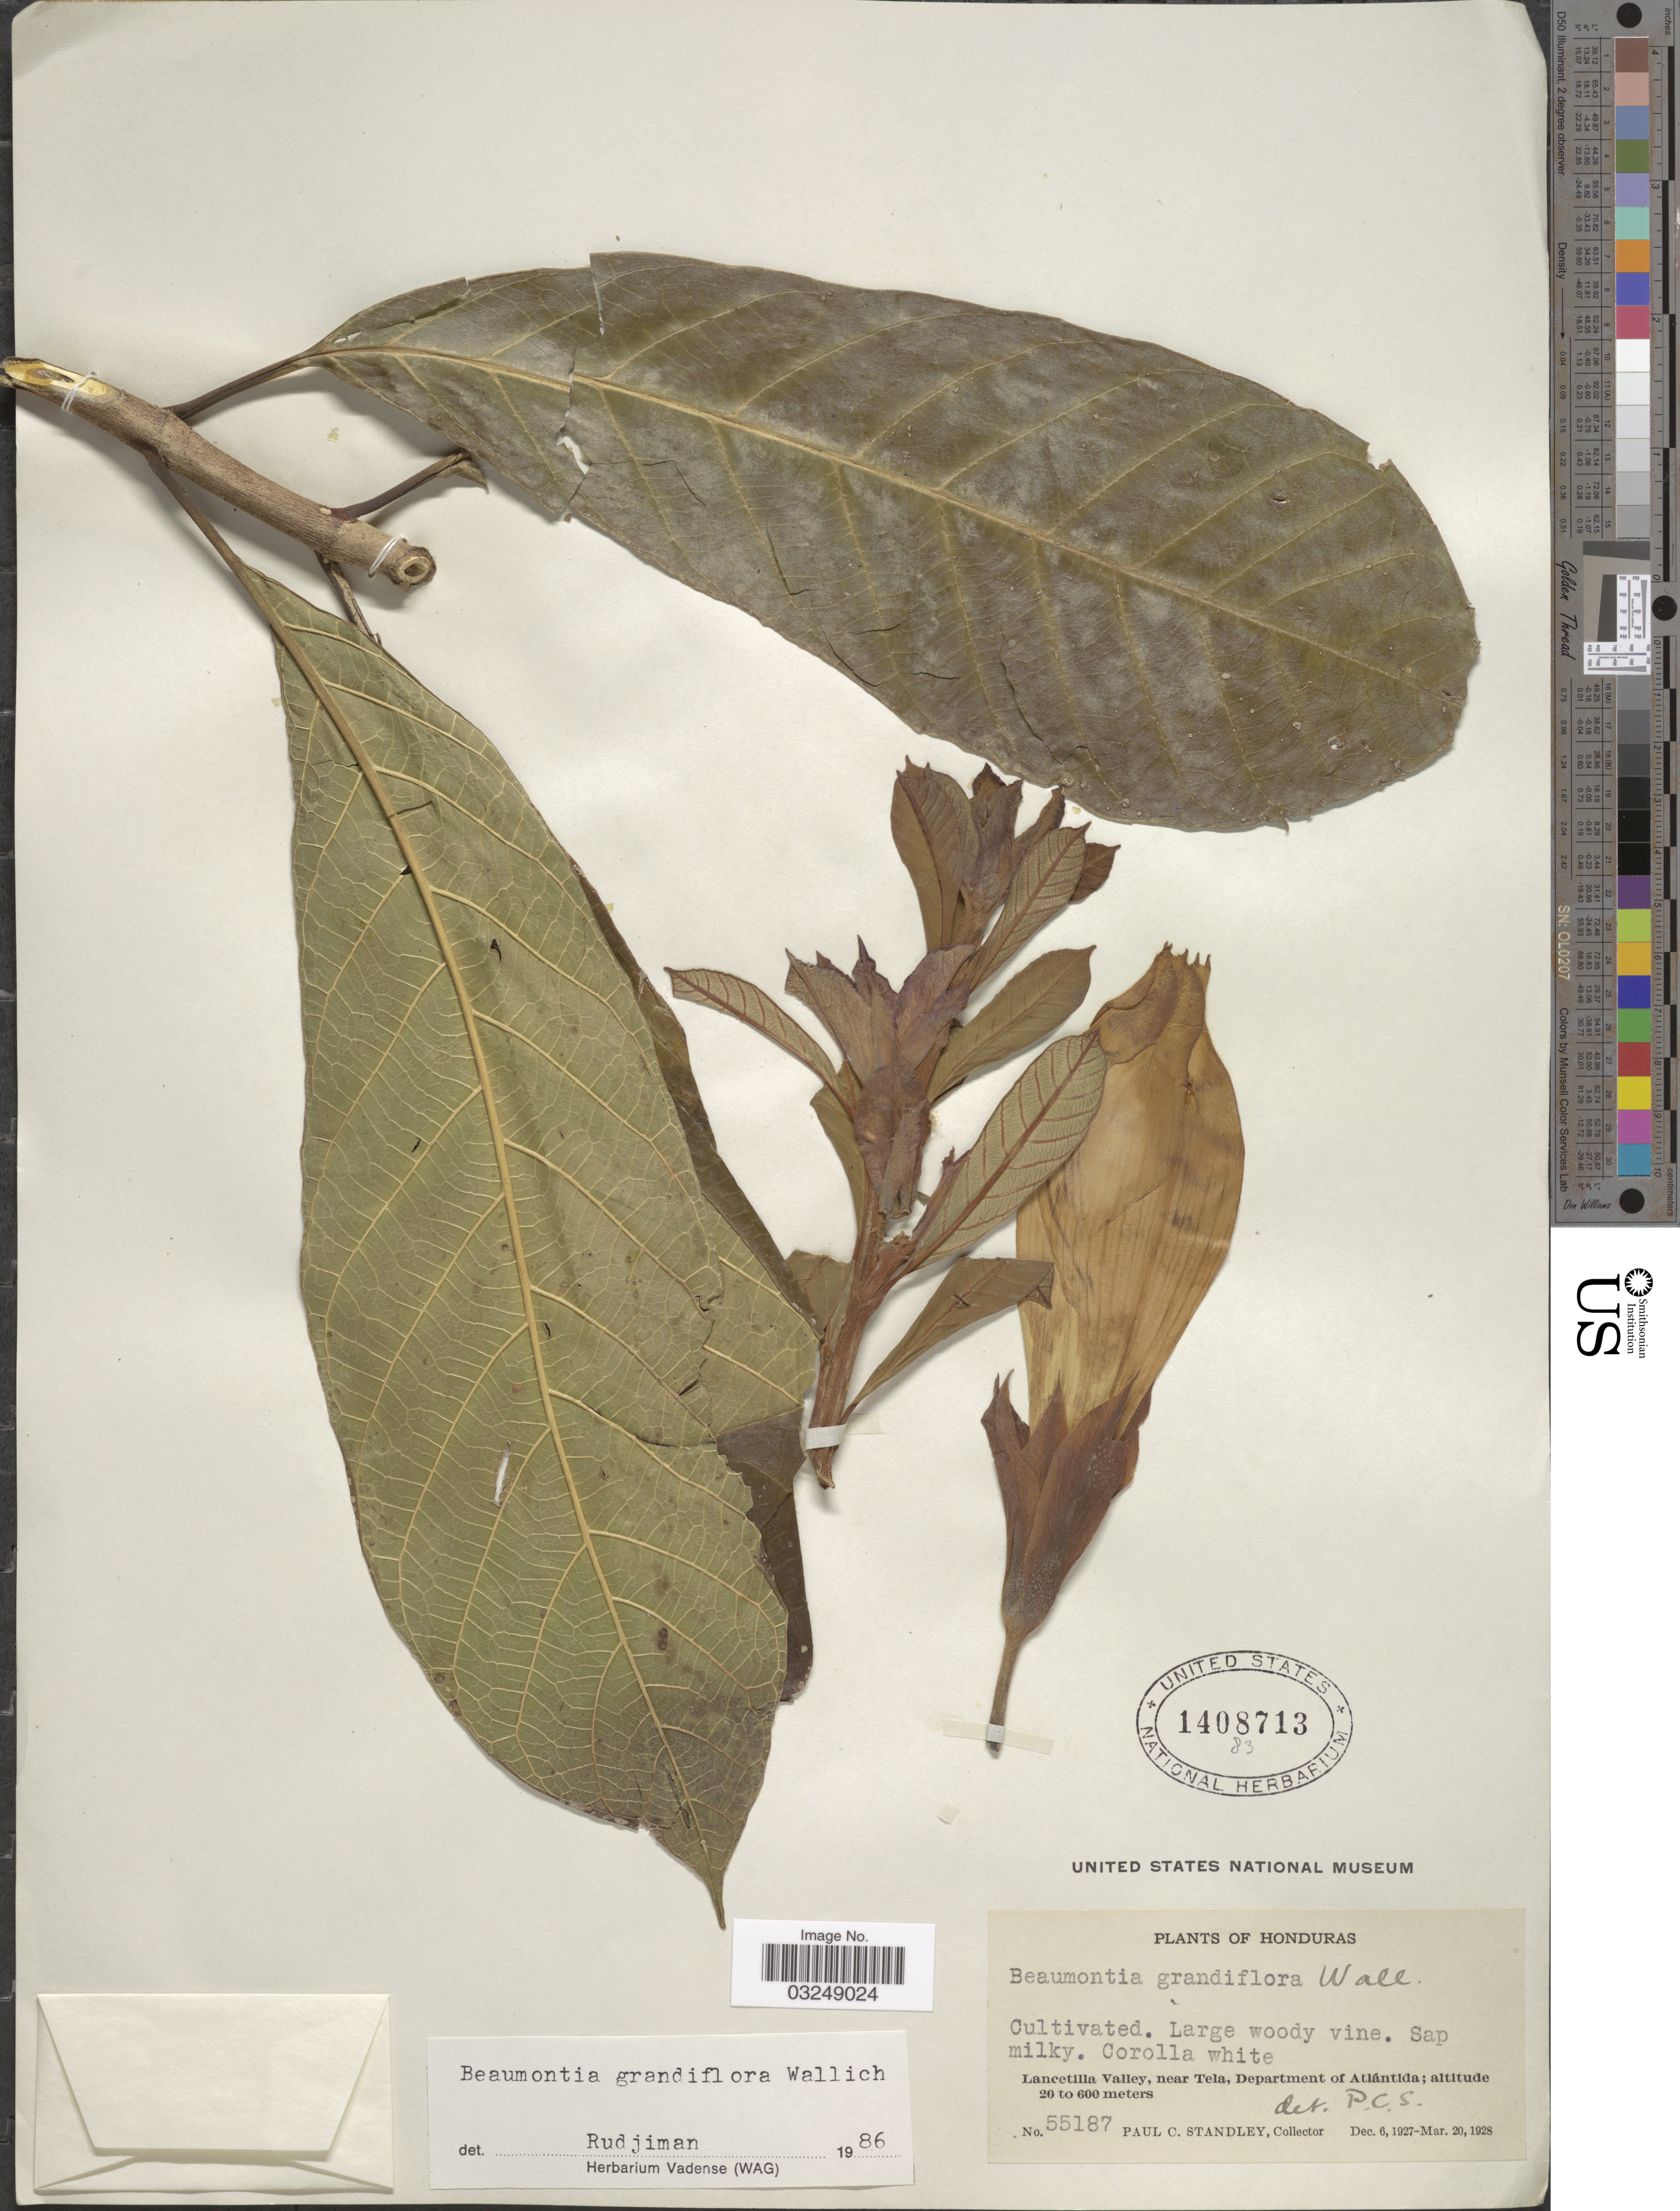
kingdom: Plantae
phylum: Tracheophyta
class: Magnoliopsida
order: Gentianales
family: Apocynaceae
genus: Beaumontia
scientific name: Beaumontia grandiflora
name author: Wall.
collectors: P. C. Standley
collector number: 55187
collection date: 1927-12-06/1928-03-20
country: Honduras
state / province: Atlántida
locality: Lancetilla Valley, near Tela, Department of Atlántida.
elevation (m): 20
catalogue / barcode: US 1408713